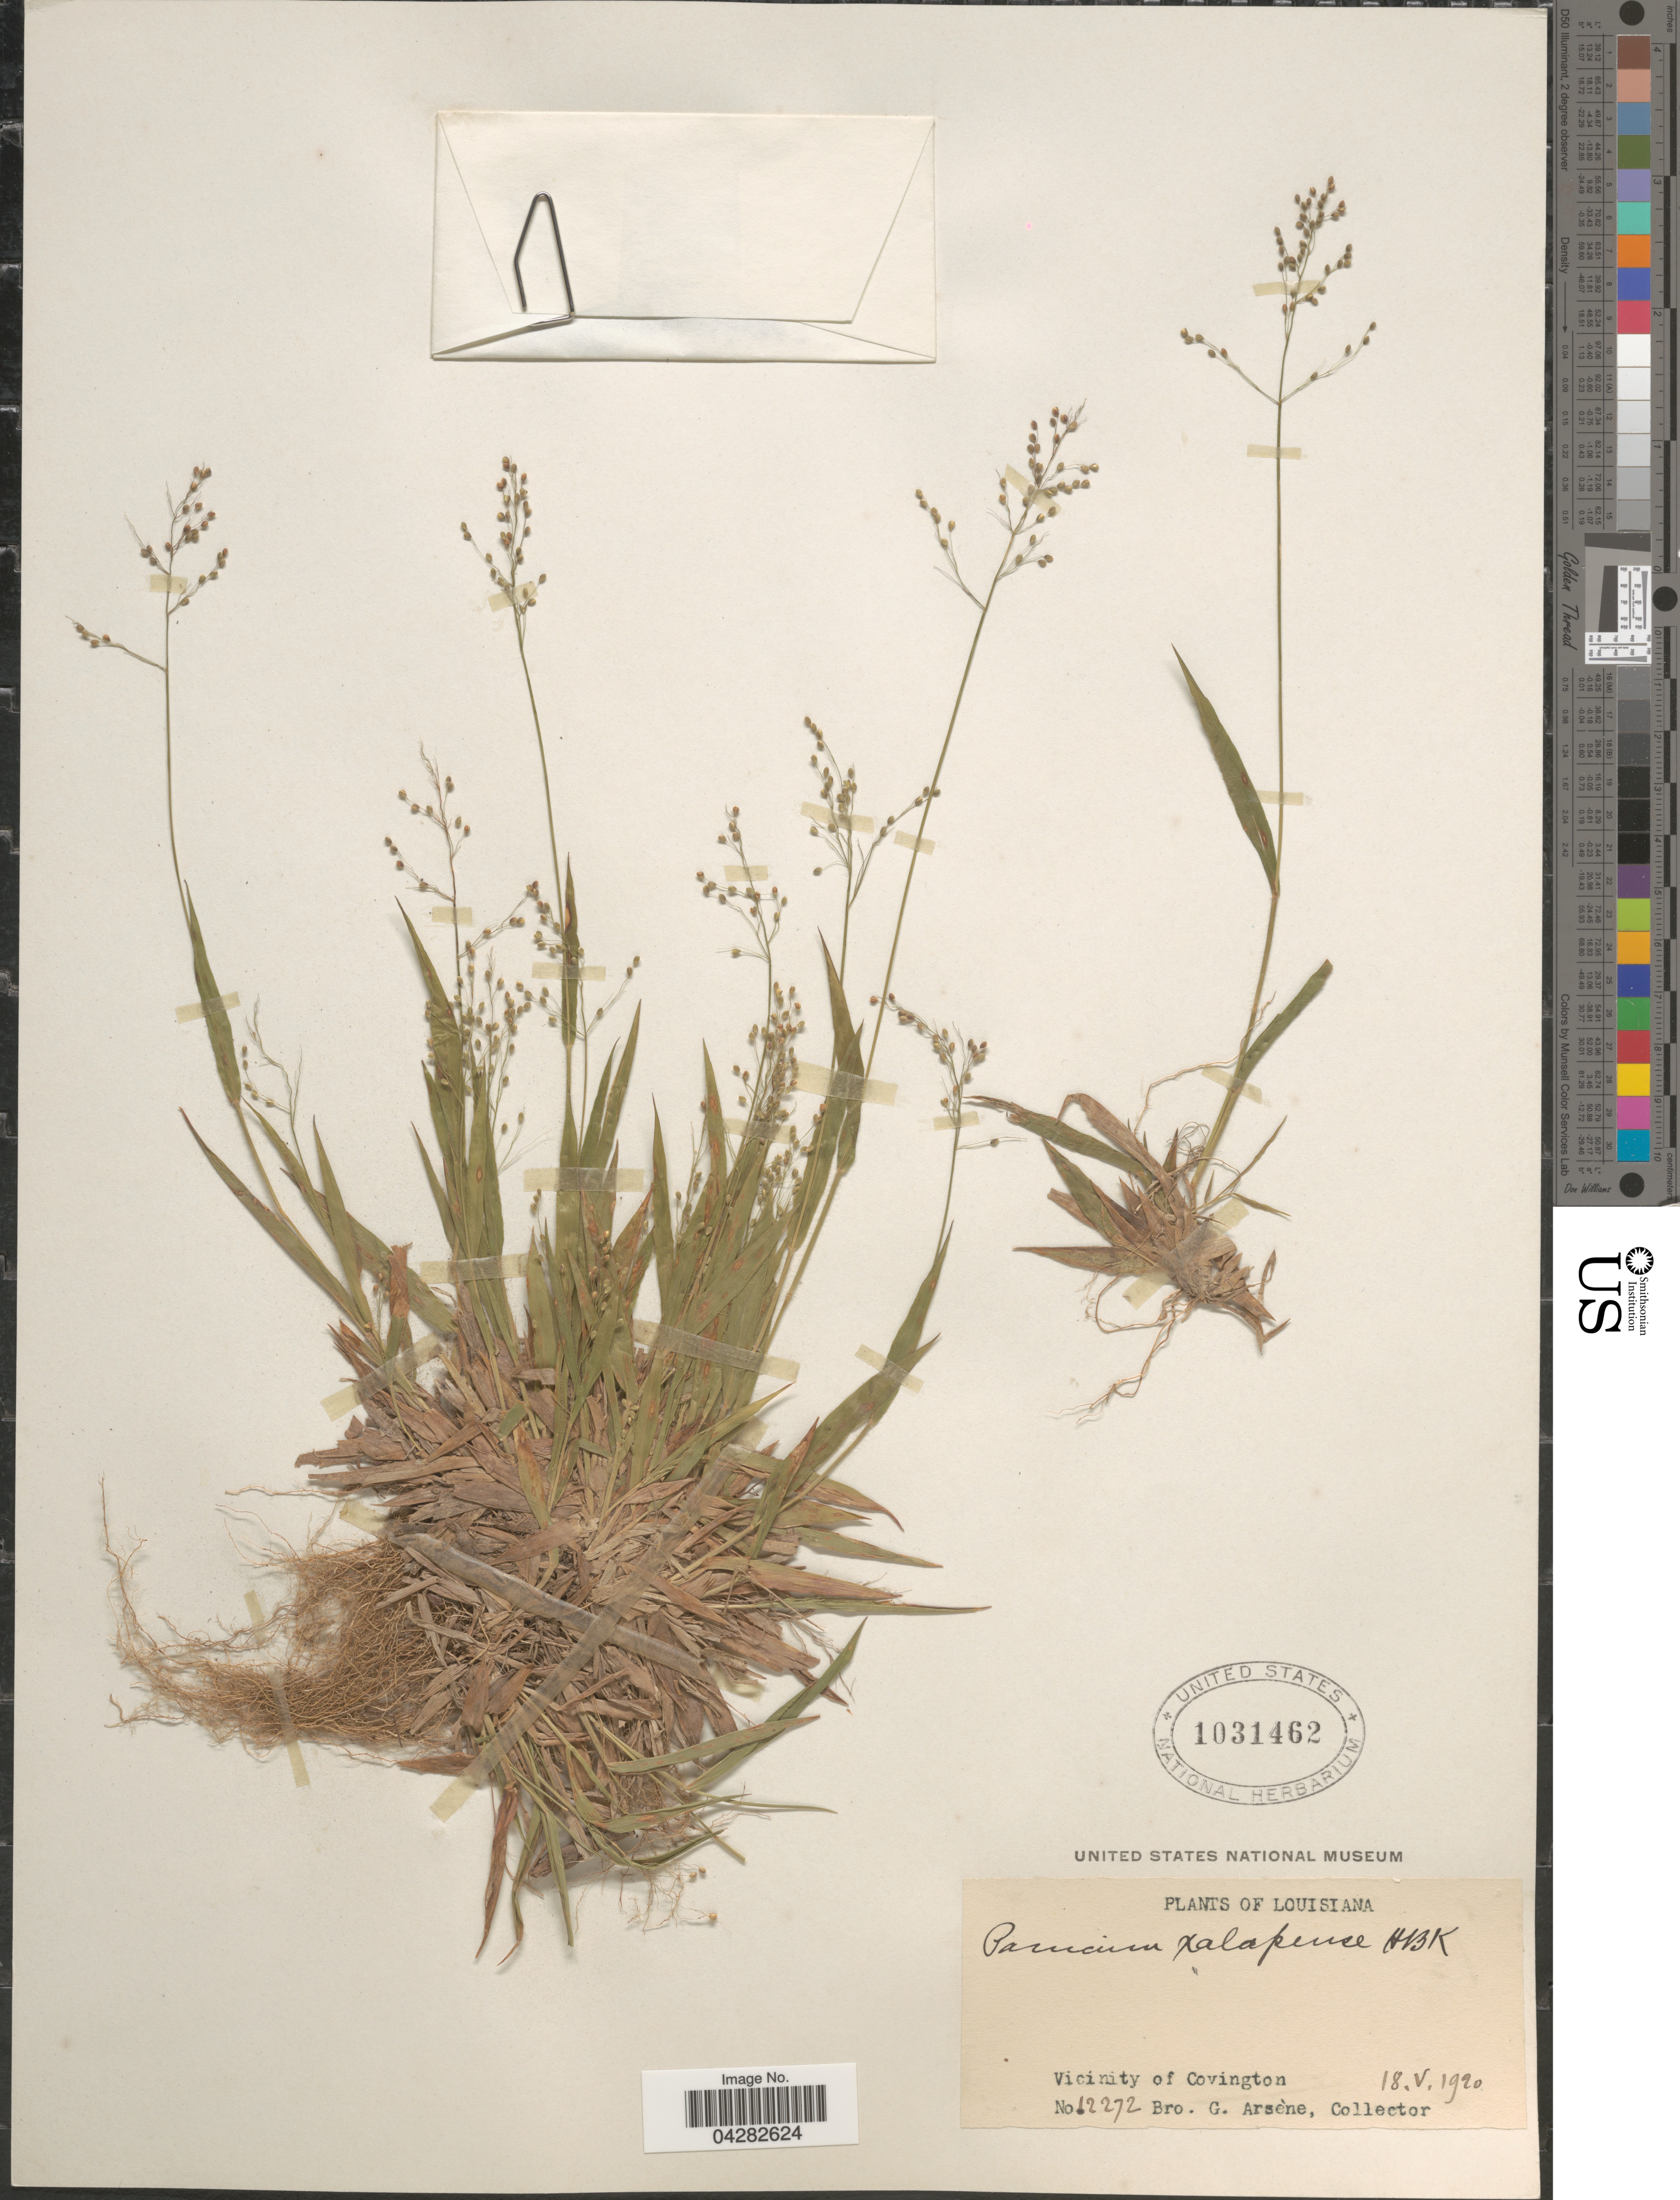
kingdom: Plantae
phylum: Tracheophyta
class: Liliopsida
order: Poales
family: Poaceae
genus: Dichanthelium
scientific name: Dichanthelium laxiflorum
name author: (Lam.) Gould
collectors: Bro. G. Arsène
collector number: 12272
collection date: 1920-05-18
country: United States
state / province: Louisiana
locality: Vicinity of Covington.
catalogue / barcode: US 1031462